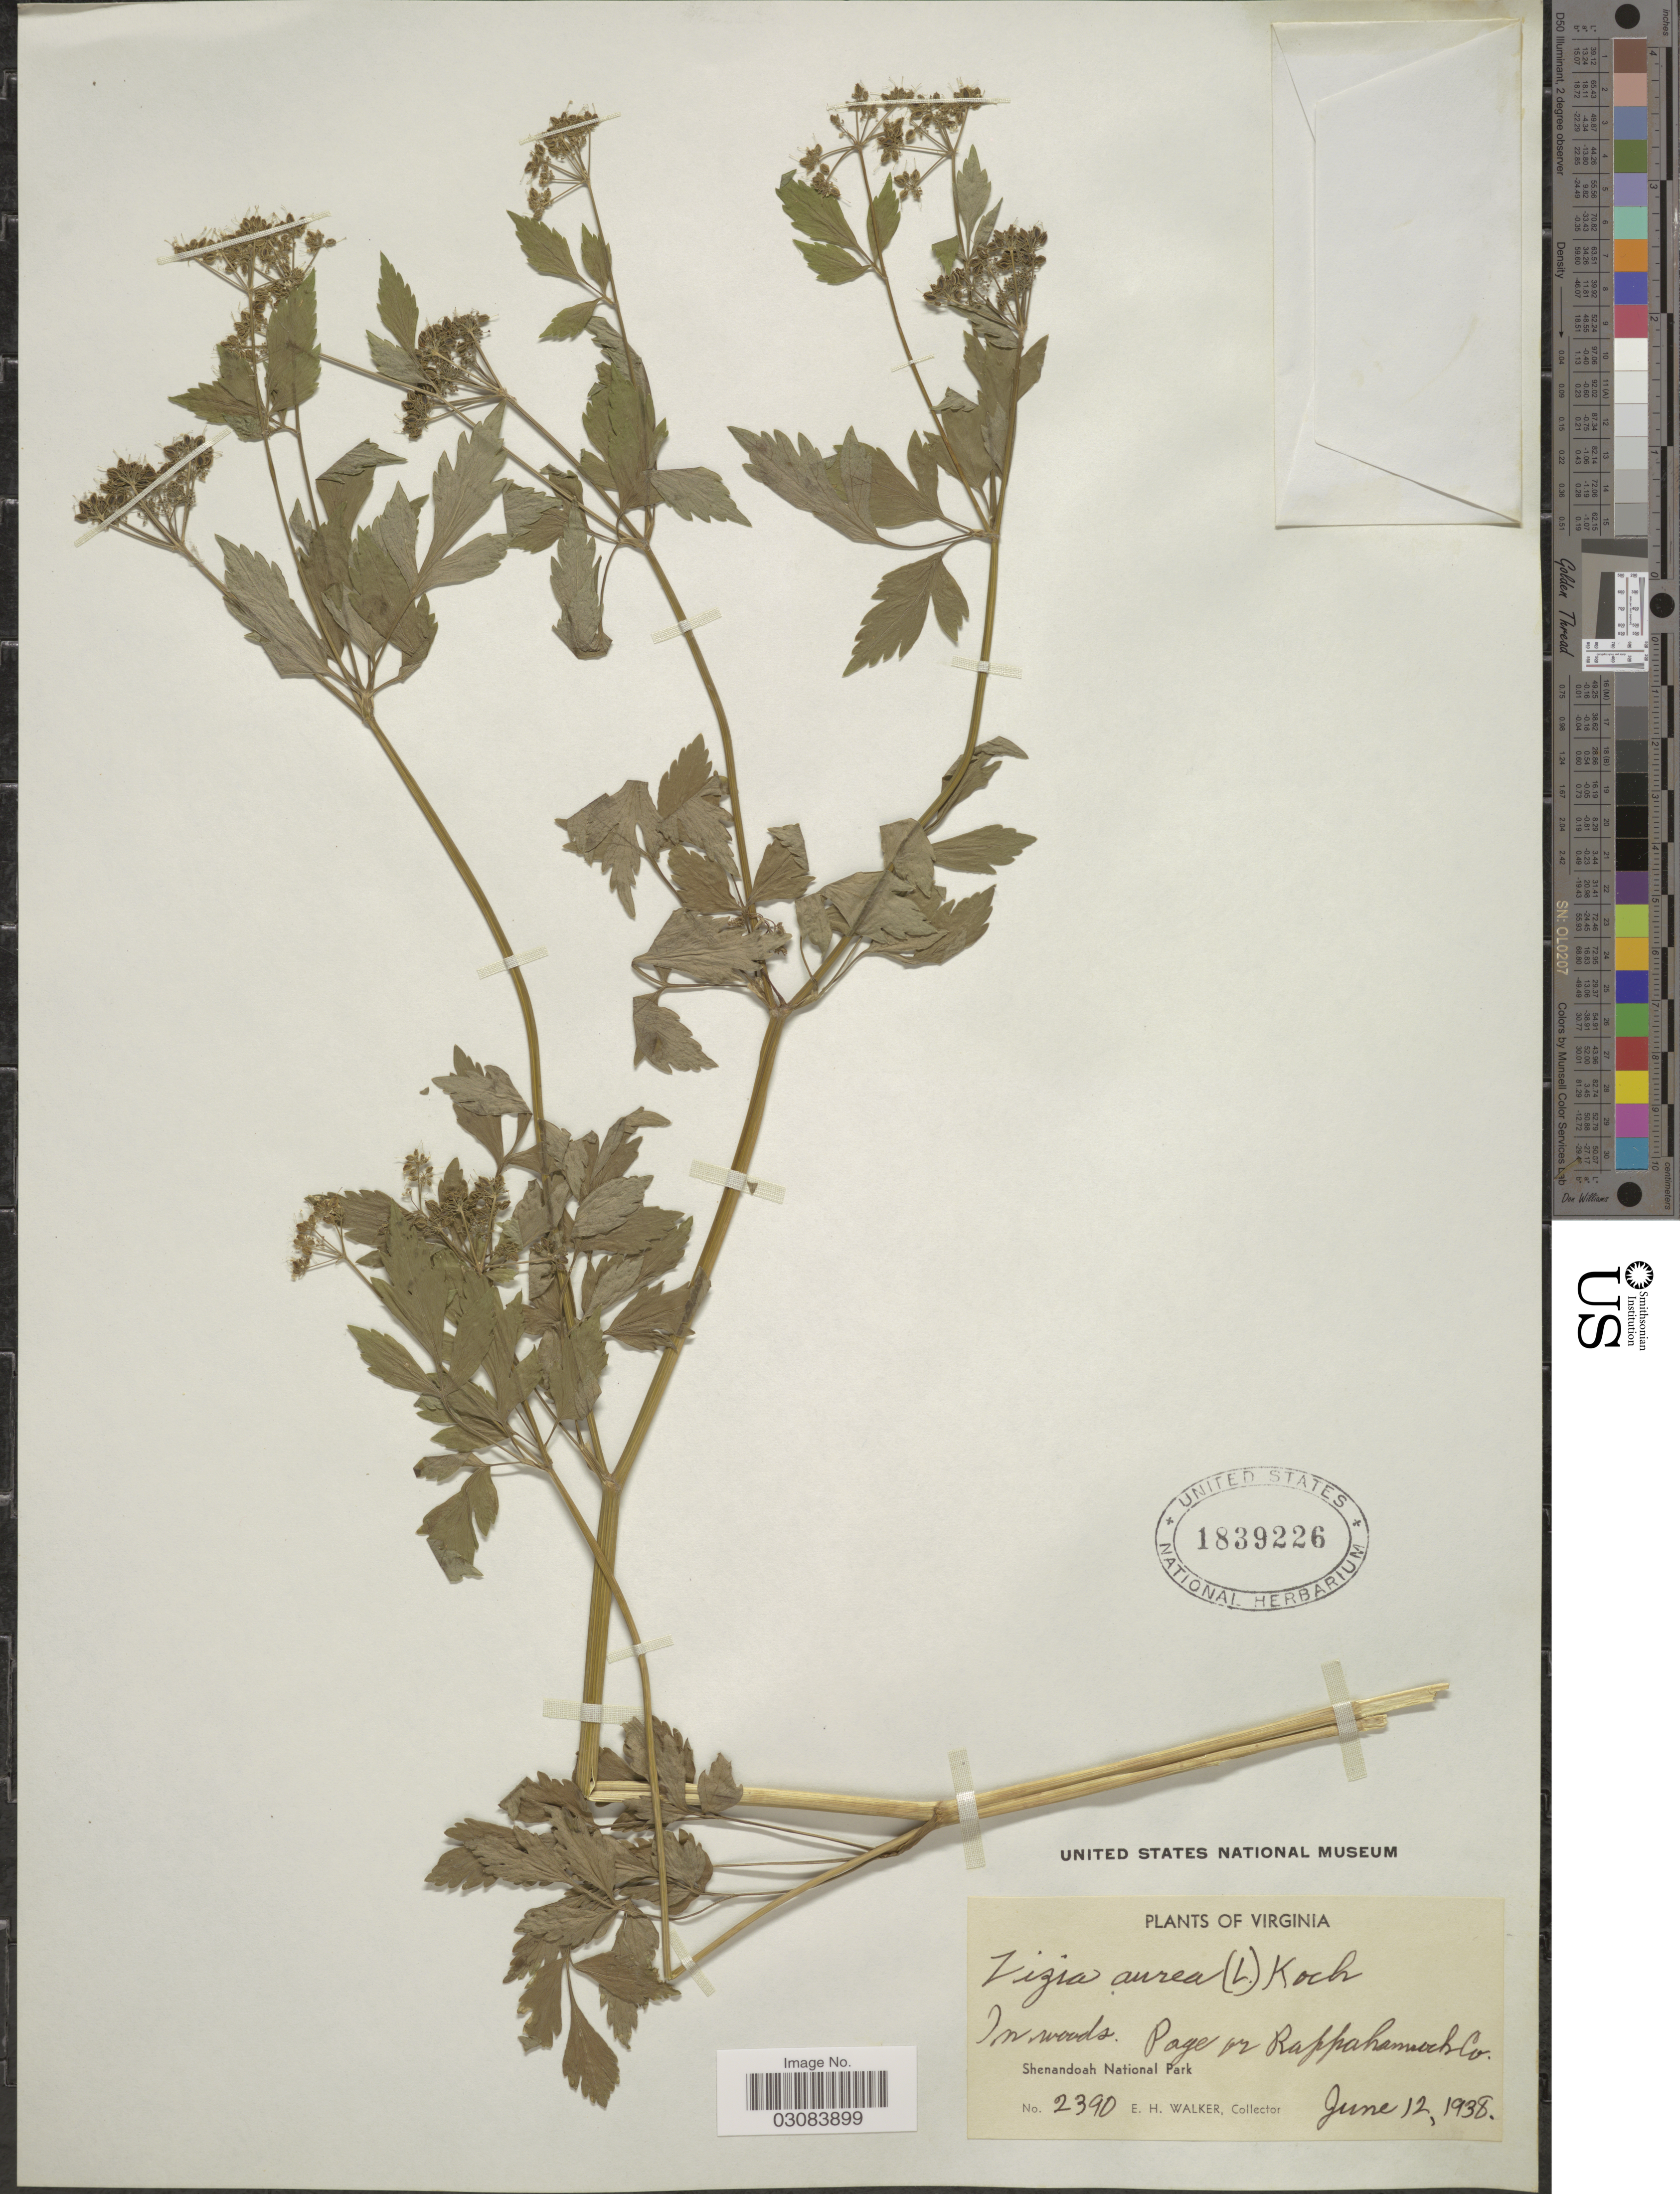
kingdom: Plantae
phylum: Tracheophyta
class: Magnoliopsida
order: Apiales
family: Apiaceae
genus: Zizia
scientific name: Zizia aurea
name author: (L.) Koch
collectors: E. H. Walker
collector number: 2390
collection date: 1938-06-12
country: United States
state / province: Virginia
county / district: Page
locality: Page or Rappahannock Co. Shenandoah National Park.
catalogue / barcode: US 1839226